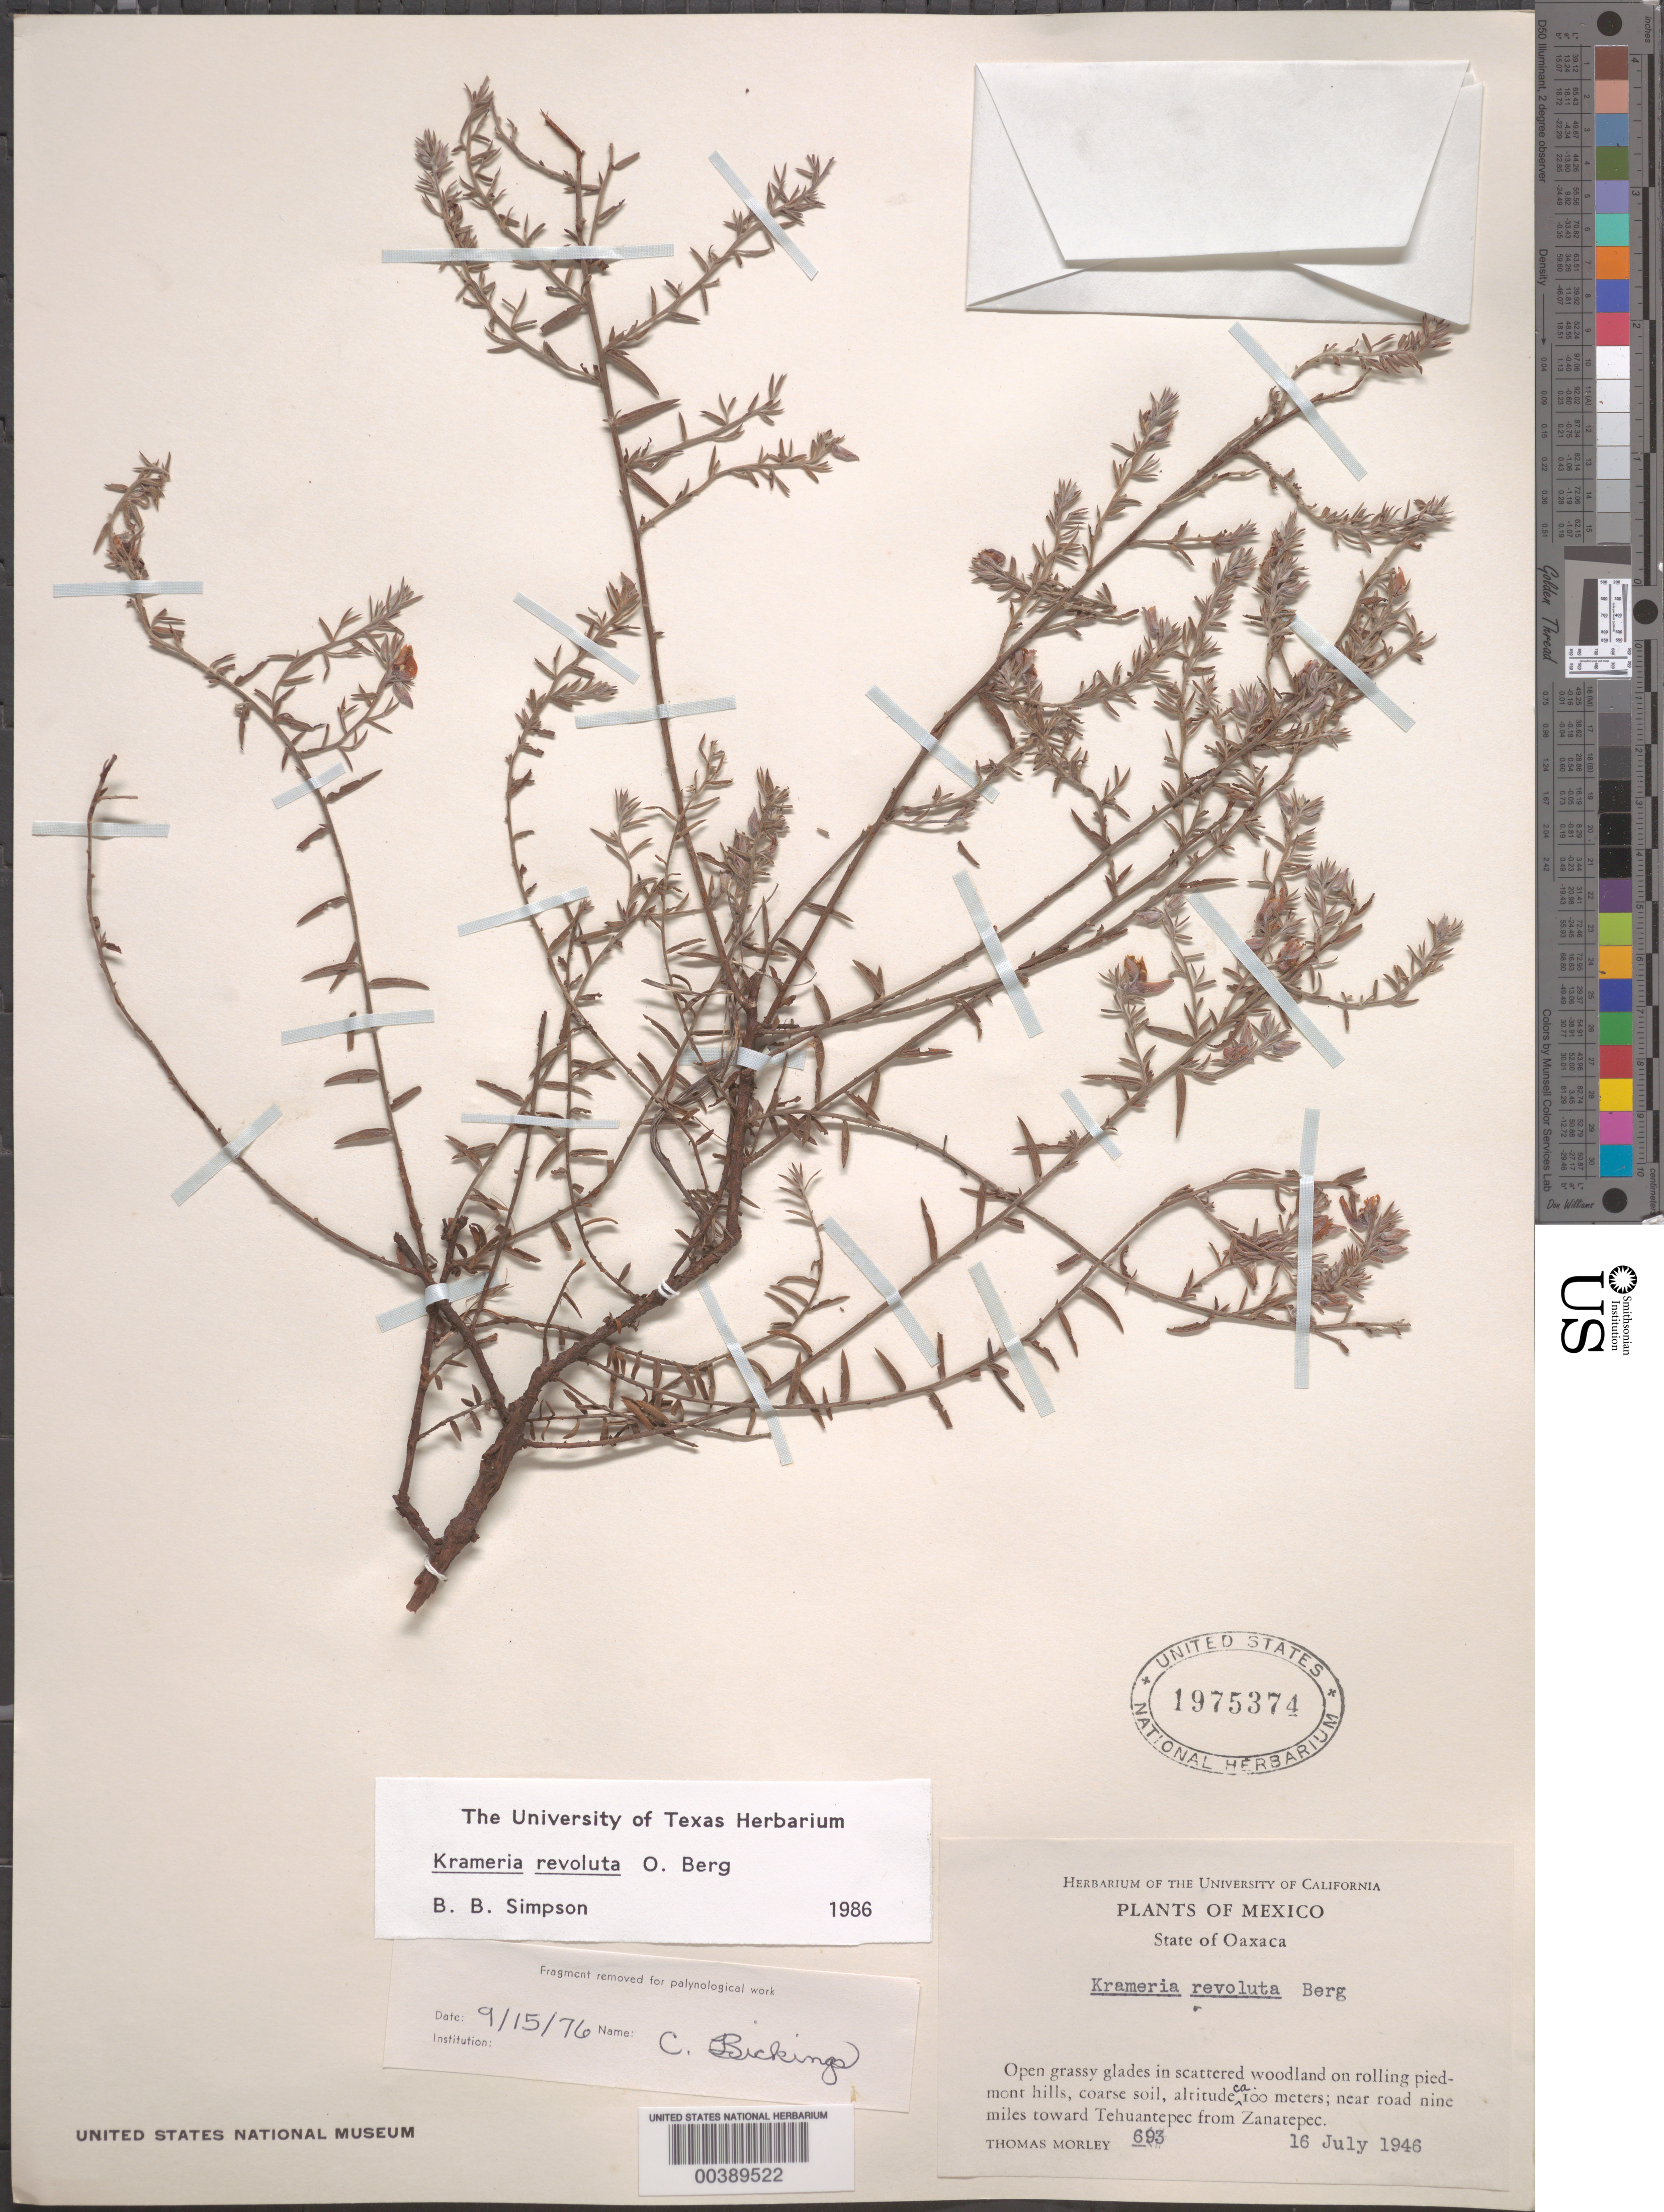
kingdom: Plantae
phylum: Tracheophyta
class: Magnoliopsida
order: Zygophyllales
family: Krameriaceae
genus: Krameria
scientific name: Krameria revoluta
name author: O. Berg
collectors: T. Morley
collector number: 693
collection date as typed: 16 Jul 1946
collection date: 1946-07-16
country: Mexico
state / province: Oaxaca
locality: Near road 9 mi toward Tehuantepec from zanatepec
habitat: Open grassy glades in scat. woodland on rolling piedmont hills, coarse soil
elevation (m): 100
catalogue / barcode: US 1975374